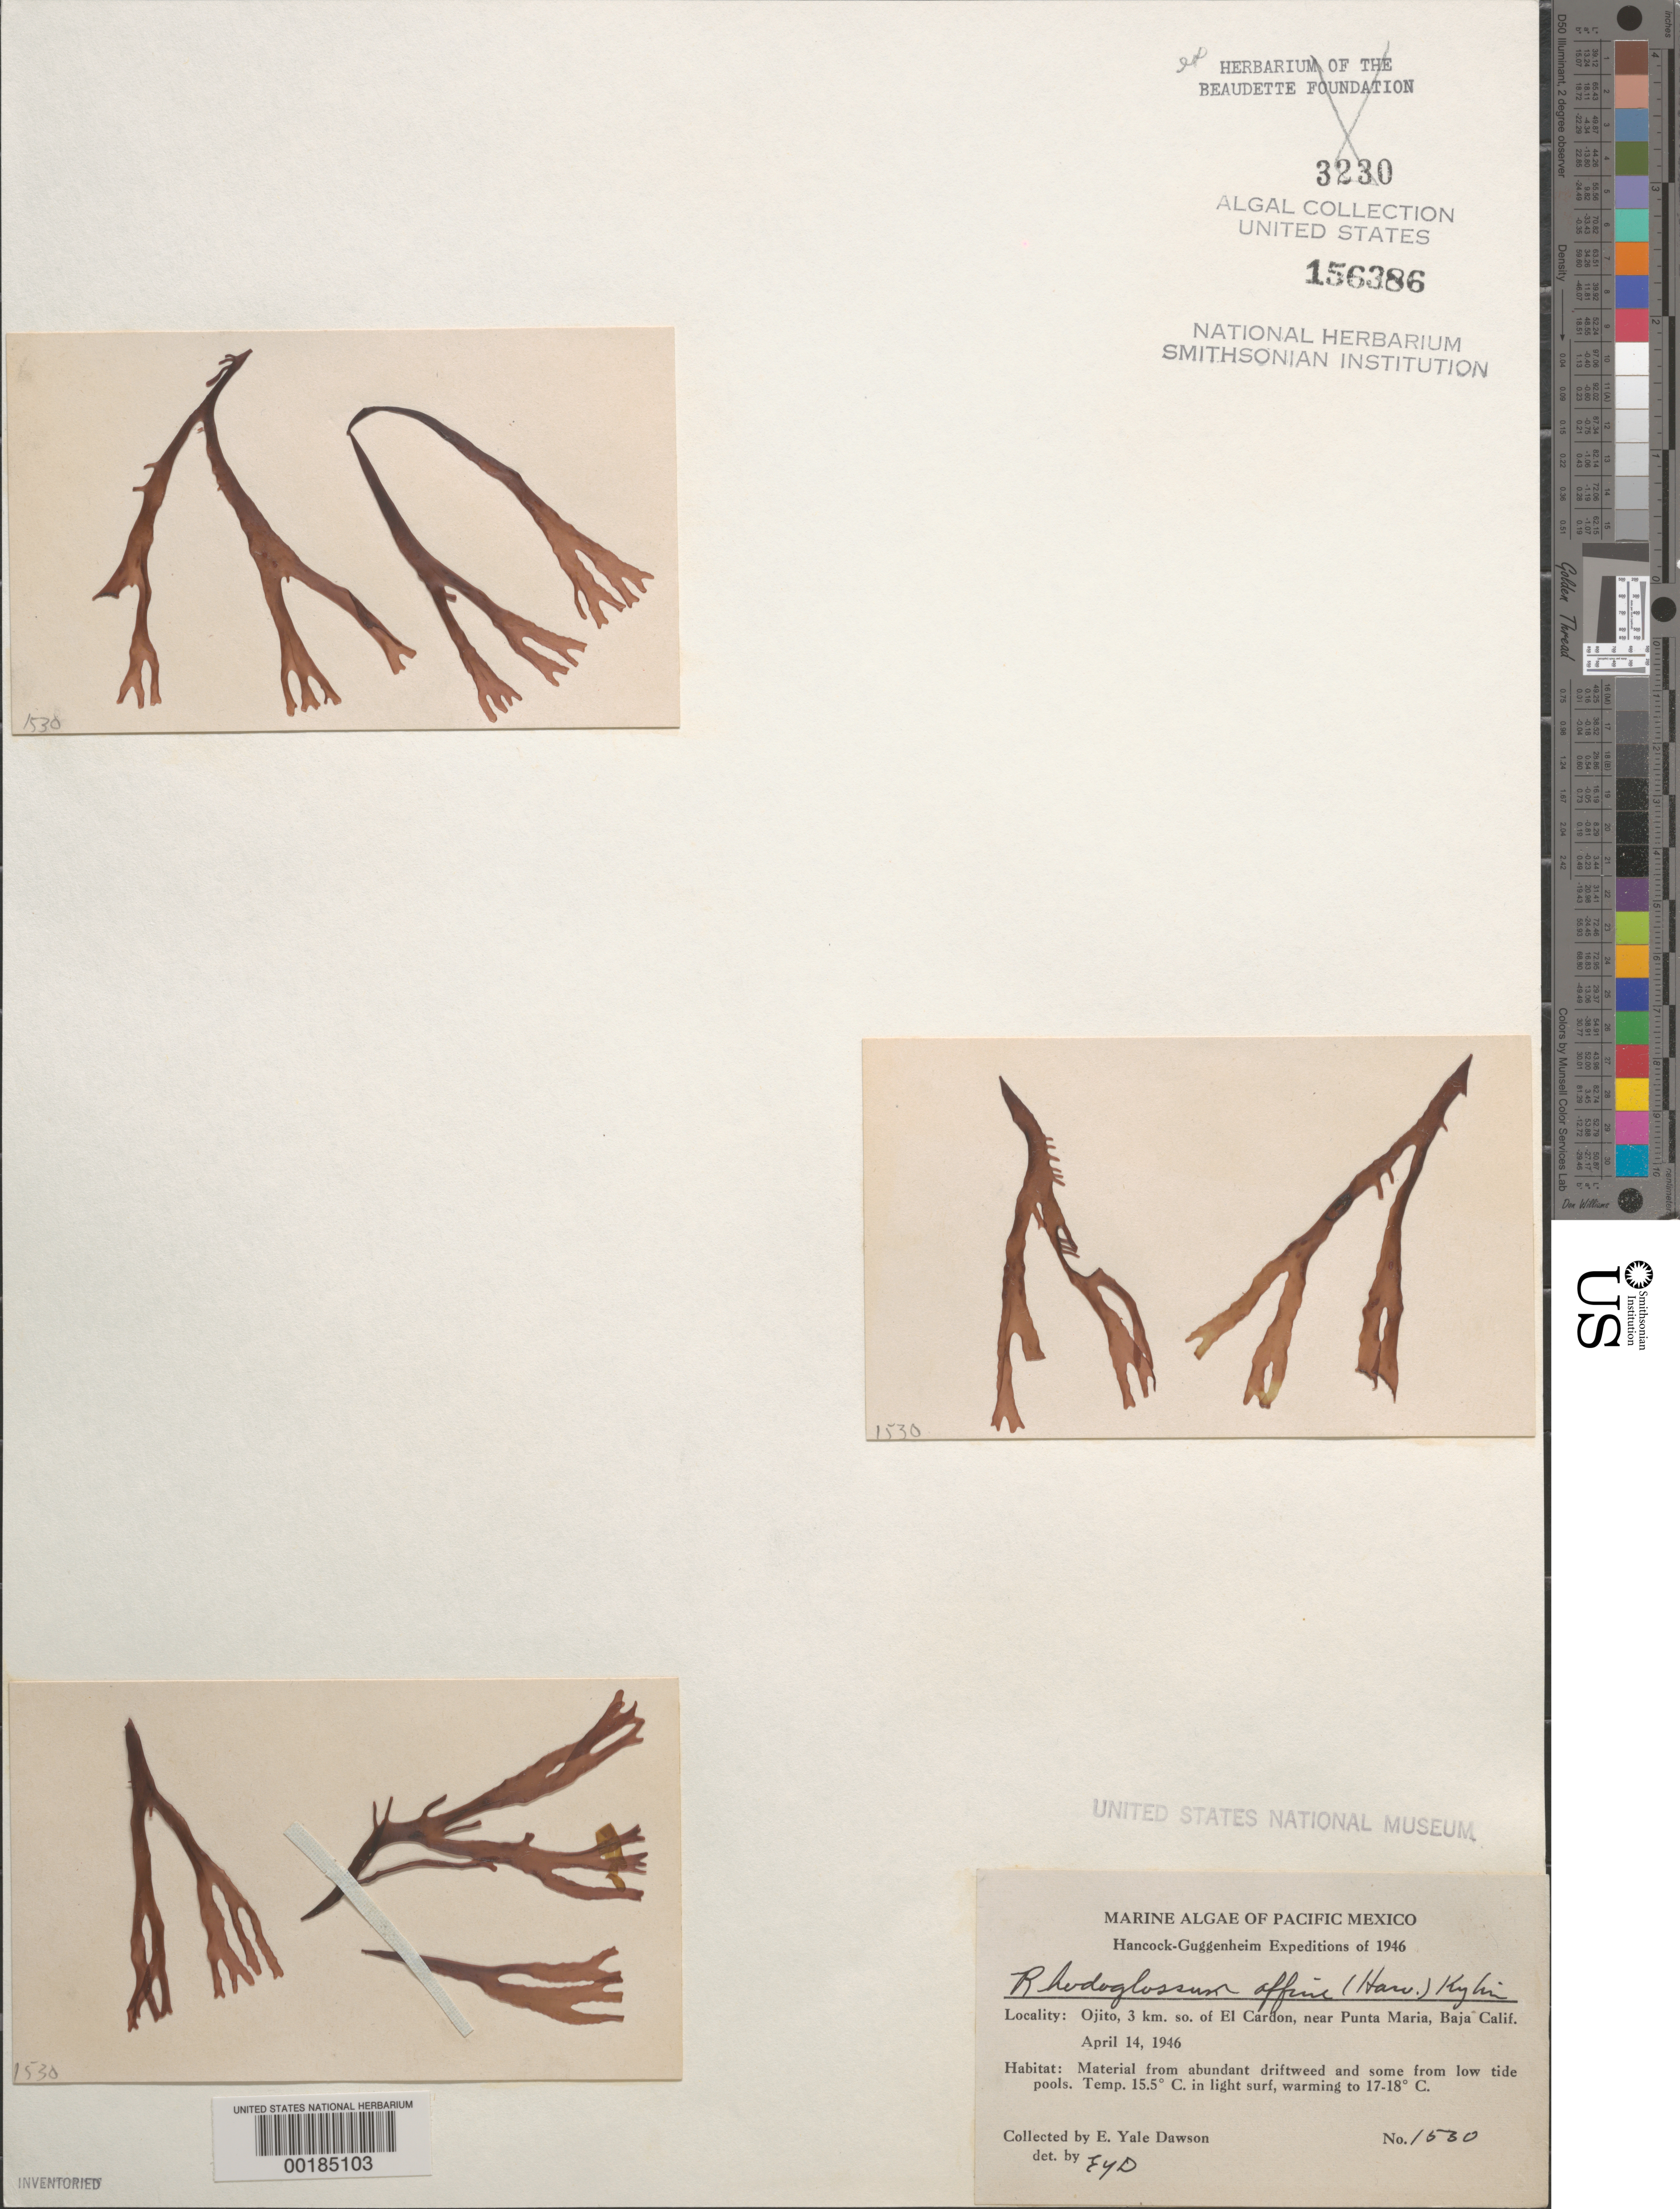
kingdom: Plantae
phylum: Rhodophyta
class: Florideophyceae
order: Gigartinales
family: Gigartinaceae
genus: Mazzaella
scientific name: Mazzaella affinis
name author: (Harvey) Fredericq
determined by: Algae name updating Project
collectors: E. Y. Dawson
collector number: EYD 1530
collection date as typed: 14 Apr 1946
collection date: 1946-04-14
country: Mexico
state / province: Baja California Sur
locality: Ojito, 3 km south of El Cajon, near Punta Maria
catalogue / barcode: US 156386